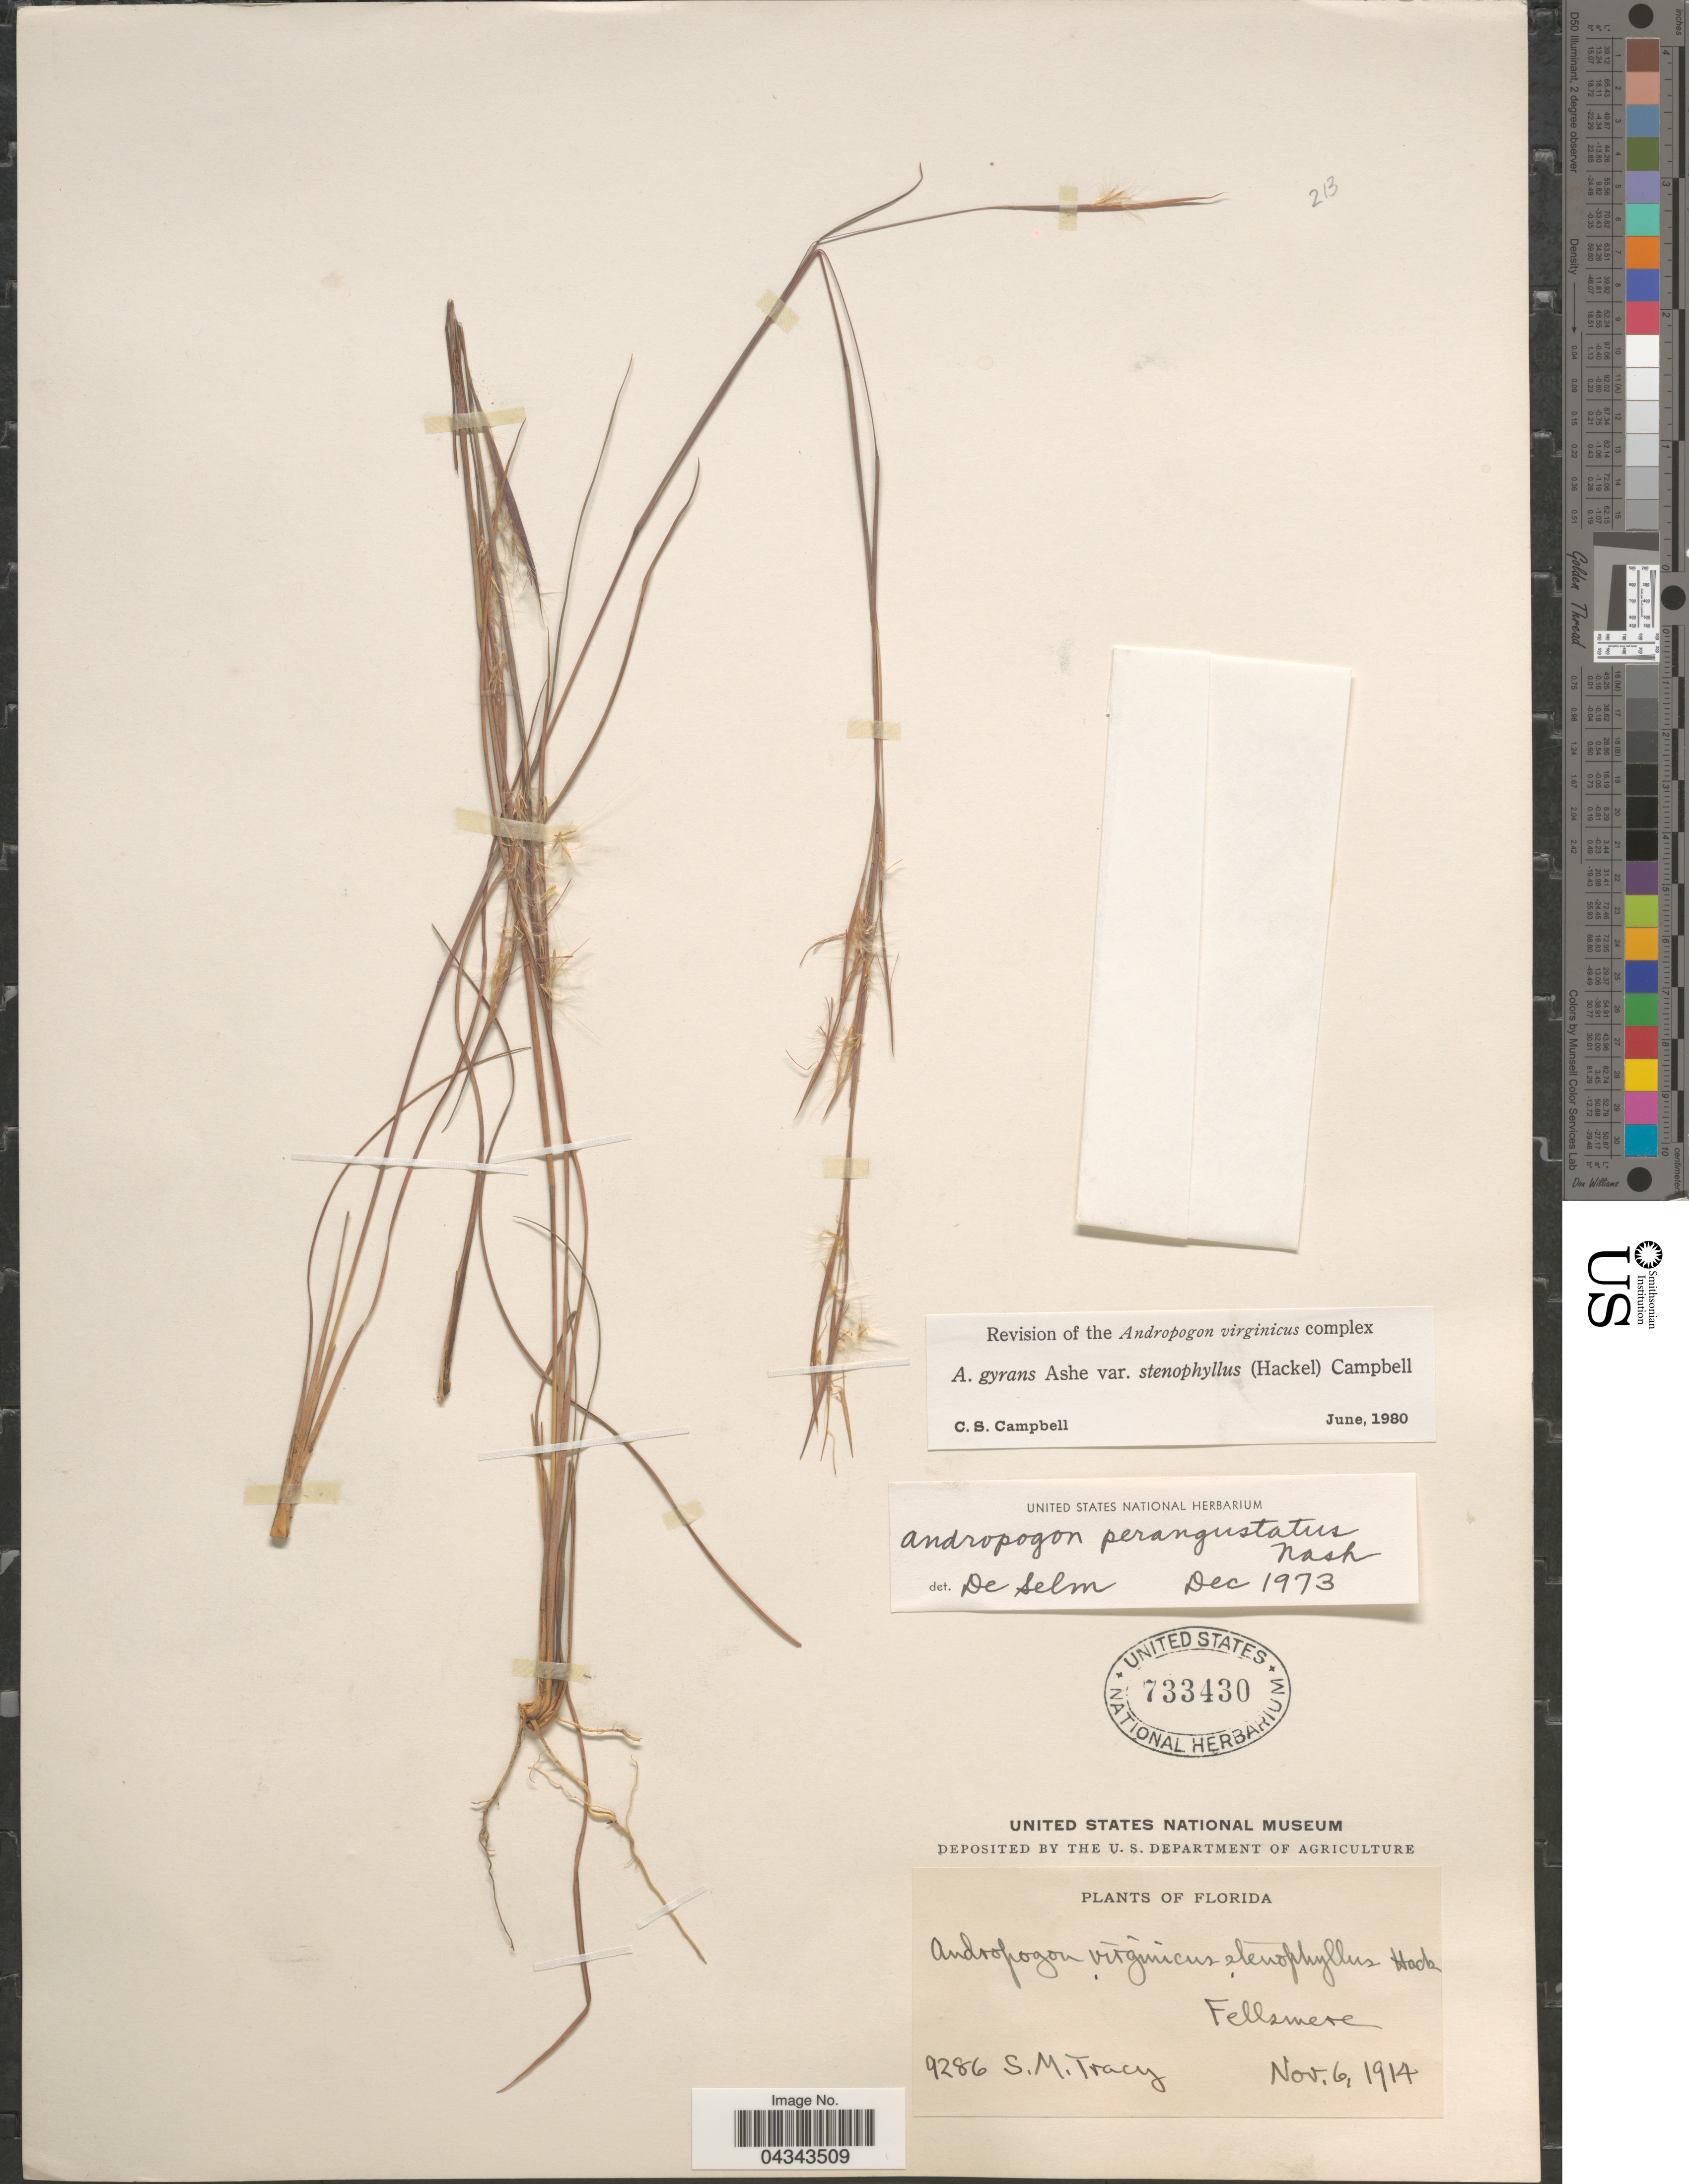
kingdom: Plantae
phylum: Tracheophyta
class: Liliopsida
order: Poales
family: Poaceae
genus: Andropogon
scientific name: Andropogon gyrans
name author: Ashe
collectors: S. M. Tracy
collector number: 9286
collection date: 1914-11-06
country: United States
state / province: Florida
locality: Fellsmere.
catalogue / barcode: US 733430